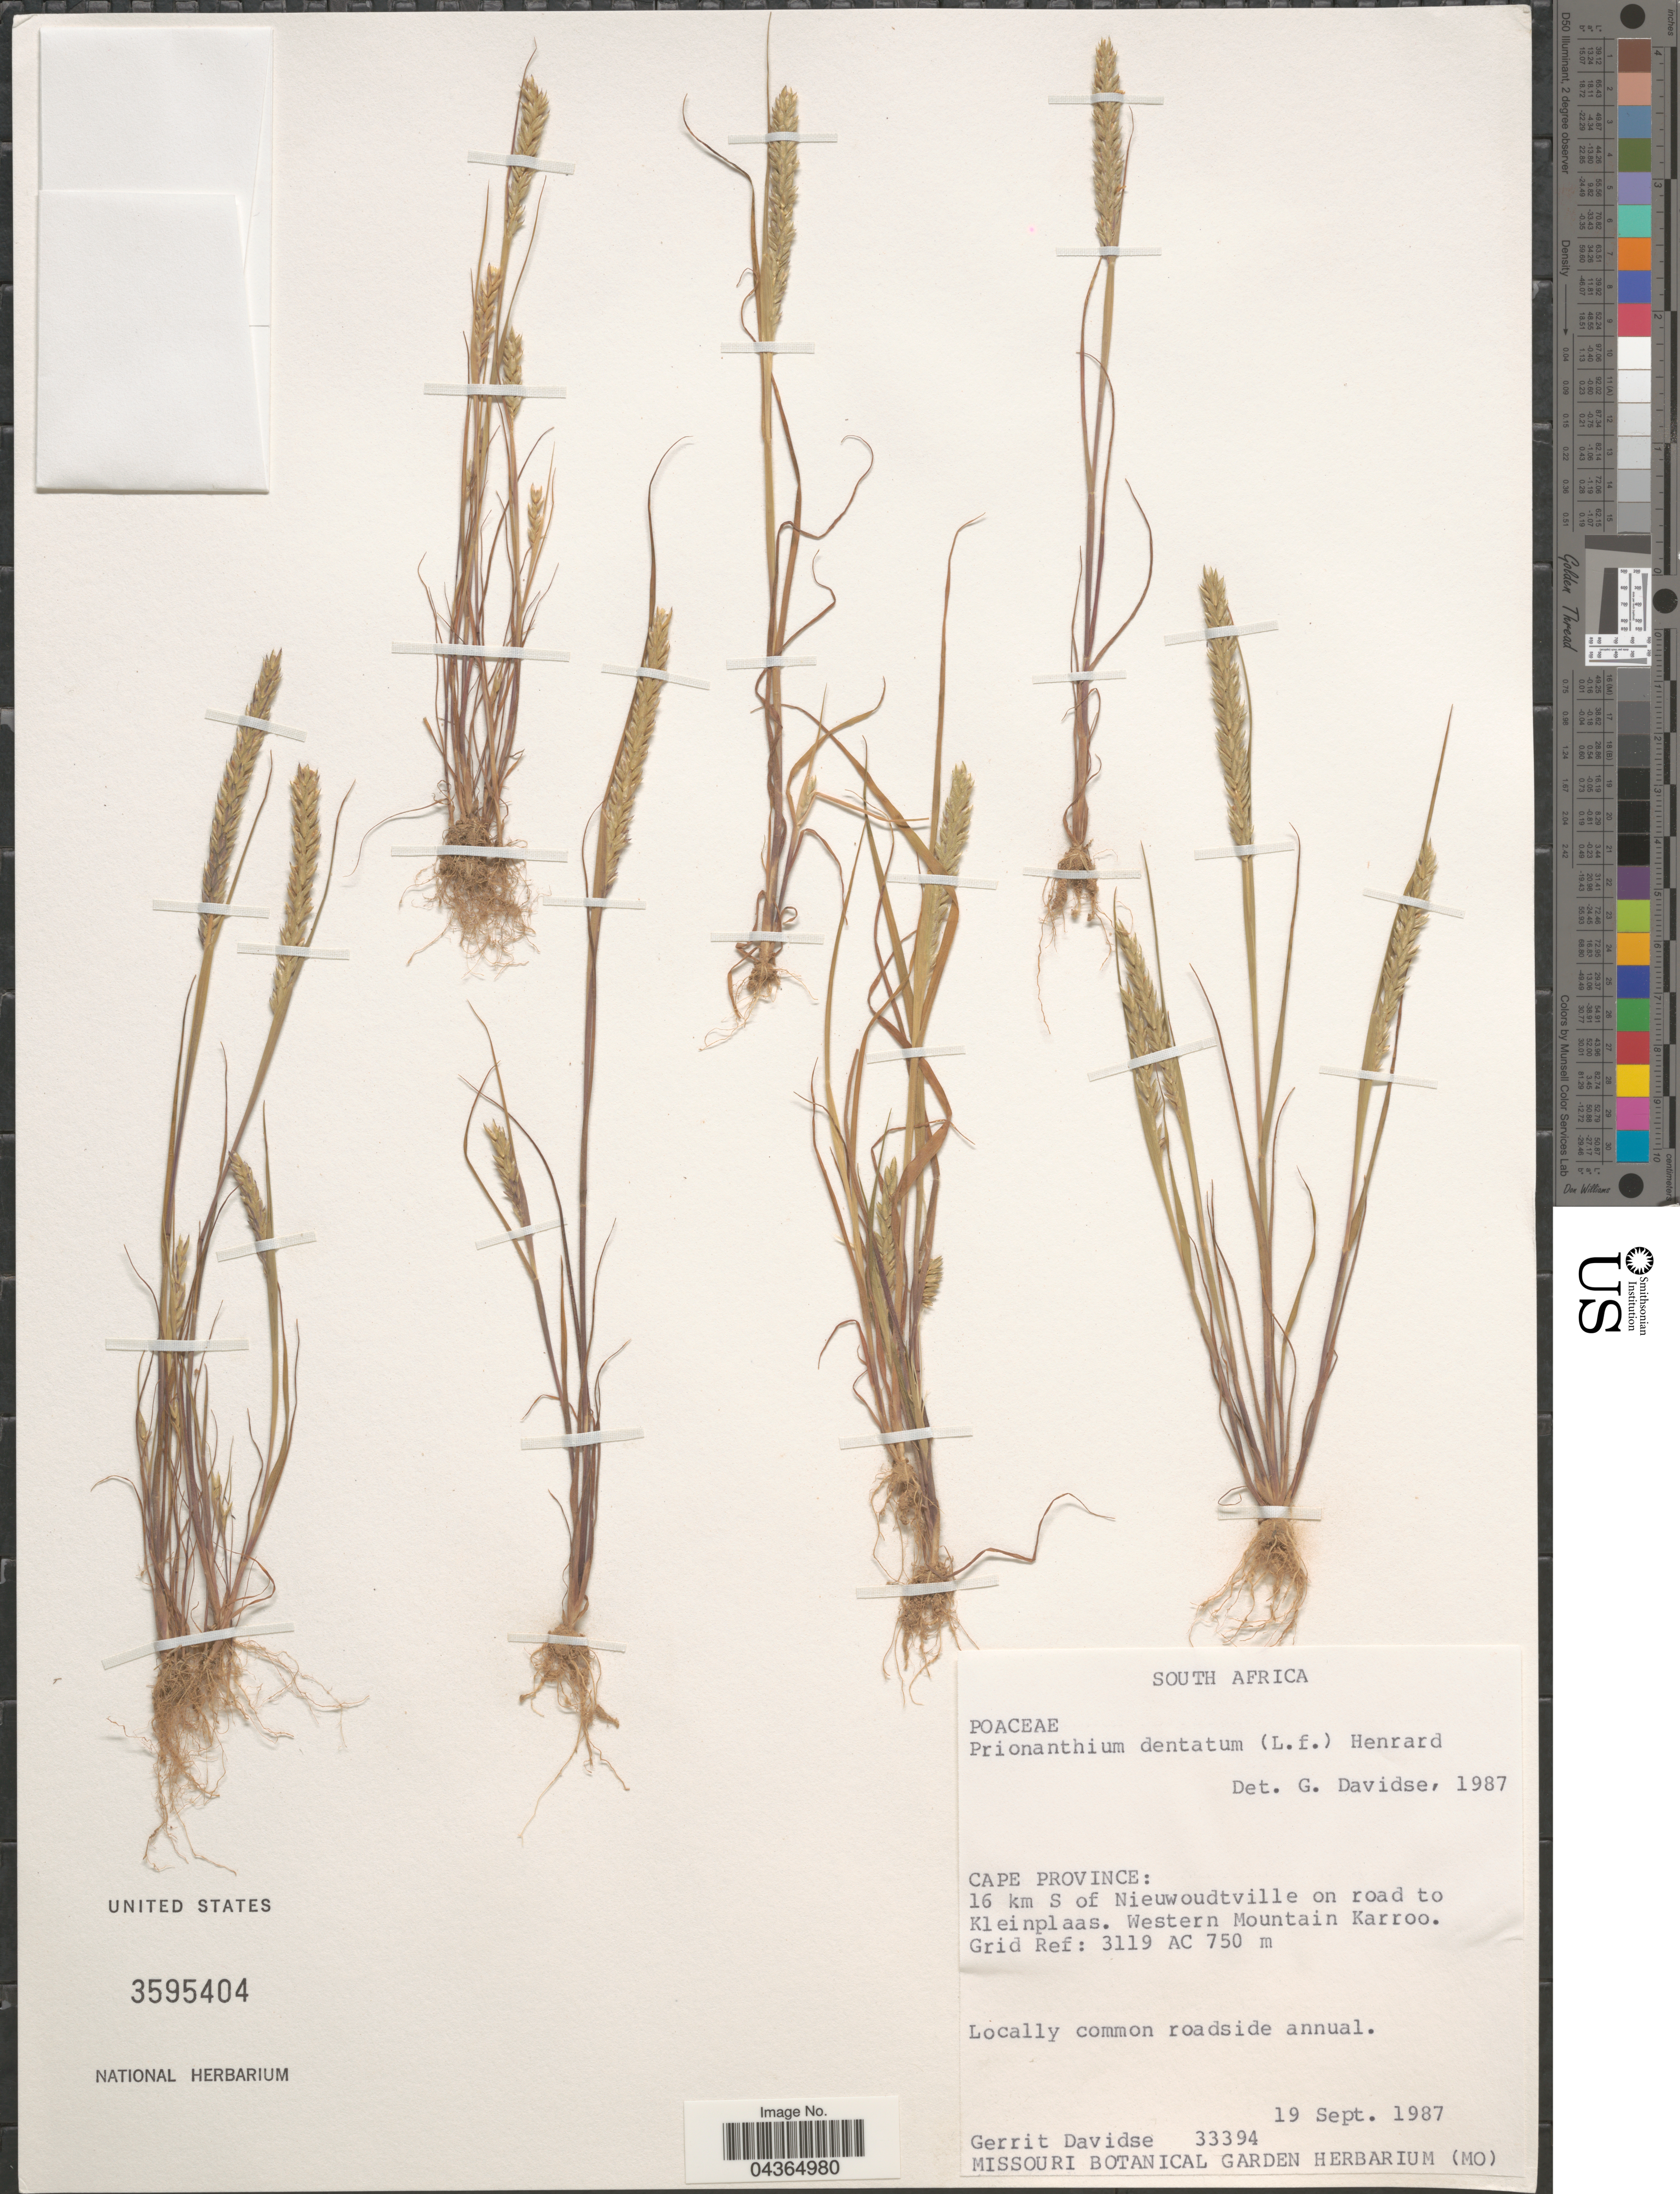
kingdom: Plantae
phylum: Tracheophyta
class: Liliopsida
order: Poales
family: Poaceae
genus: Pentameris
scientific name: Pentameris dentata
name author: (L. f.) Galley & H.P. Linder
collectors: G. Davidse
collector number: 33394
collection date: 1987-09-19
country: South Africa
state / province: Northern Cape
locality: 16 km S of Nieuwoudtville on road to Kleinplaas. Western Mountain Karroo. Grid Ref: 3119 AC. Locally common roadside annual.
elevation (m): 750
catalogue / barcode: US 3595404